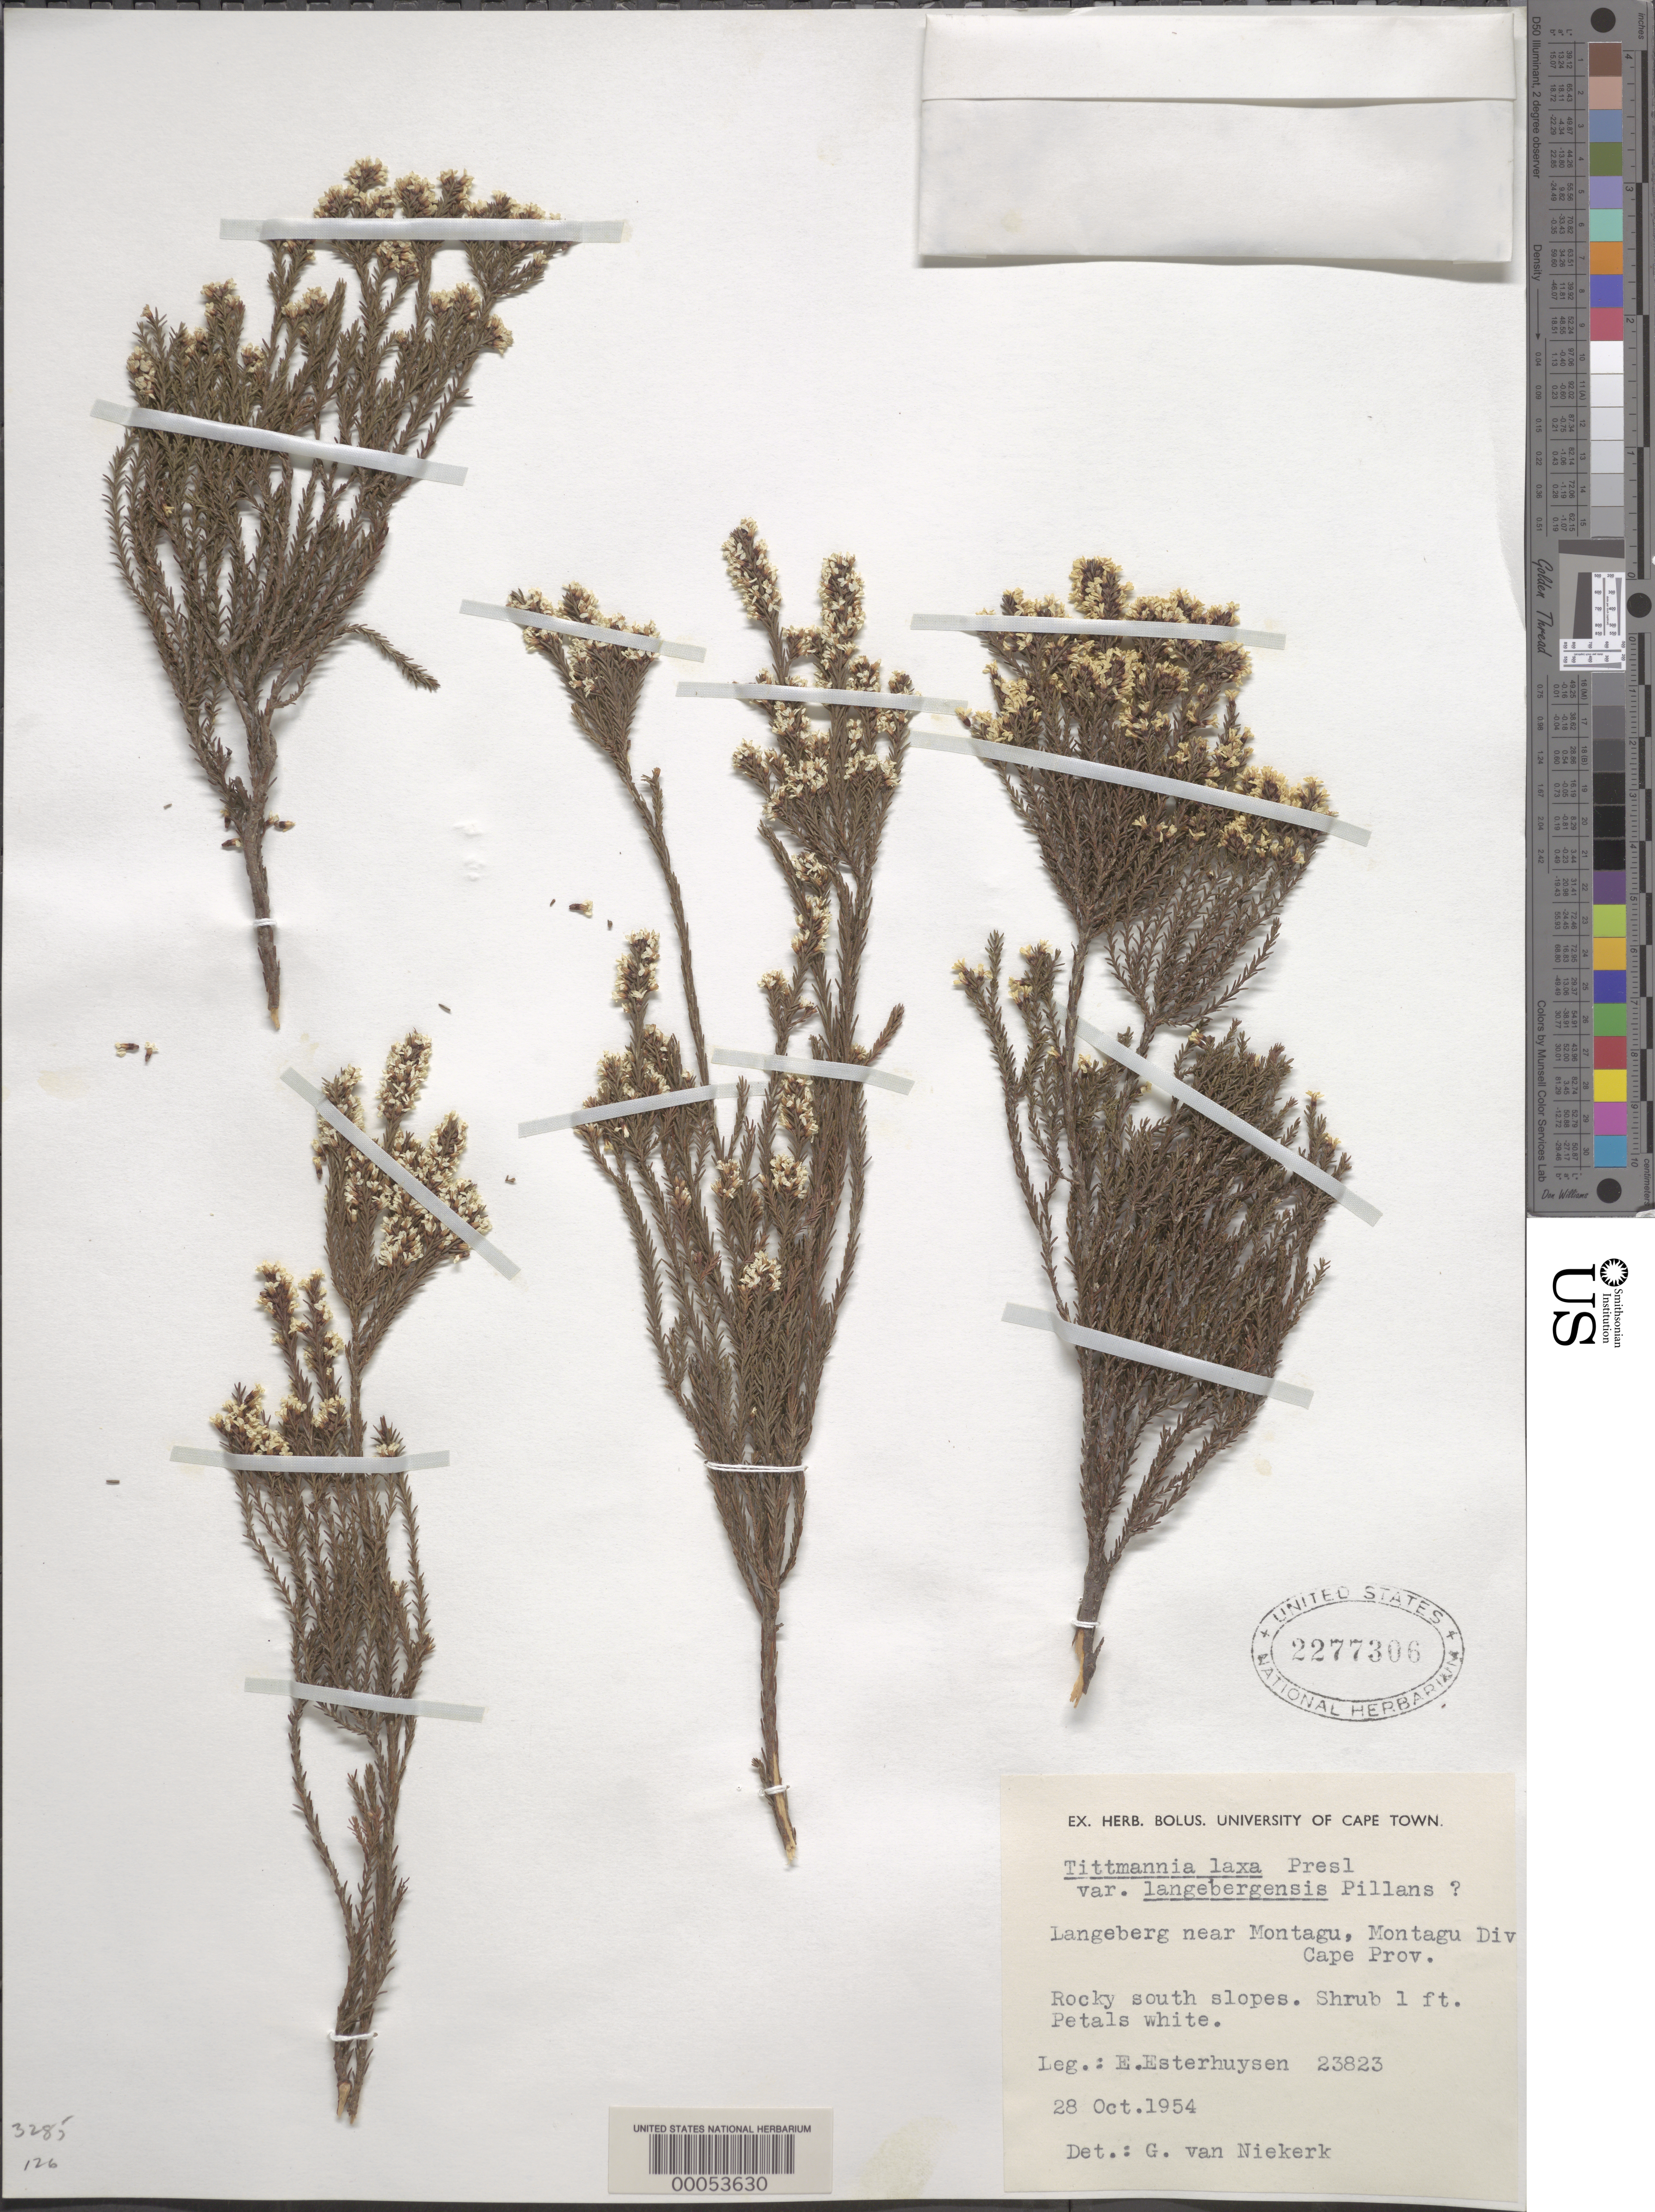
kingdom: Plantae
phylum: Tracheophyta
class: Magnoliopsida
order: Bruniales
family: Bruniaceae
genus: Audouinia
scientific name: Audouinia laxa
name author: (Thunb.) A.V. Hall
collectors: E. E. Esterhuysen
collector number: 23823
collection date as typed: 28 Oct 1954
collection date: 1954-10-28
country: South Africa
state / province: Western Cape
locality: Langeburg. Montagu Div.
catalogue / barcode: US 2277306